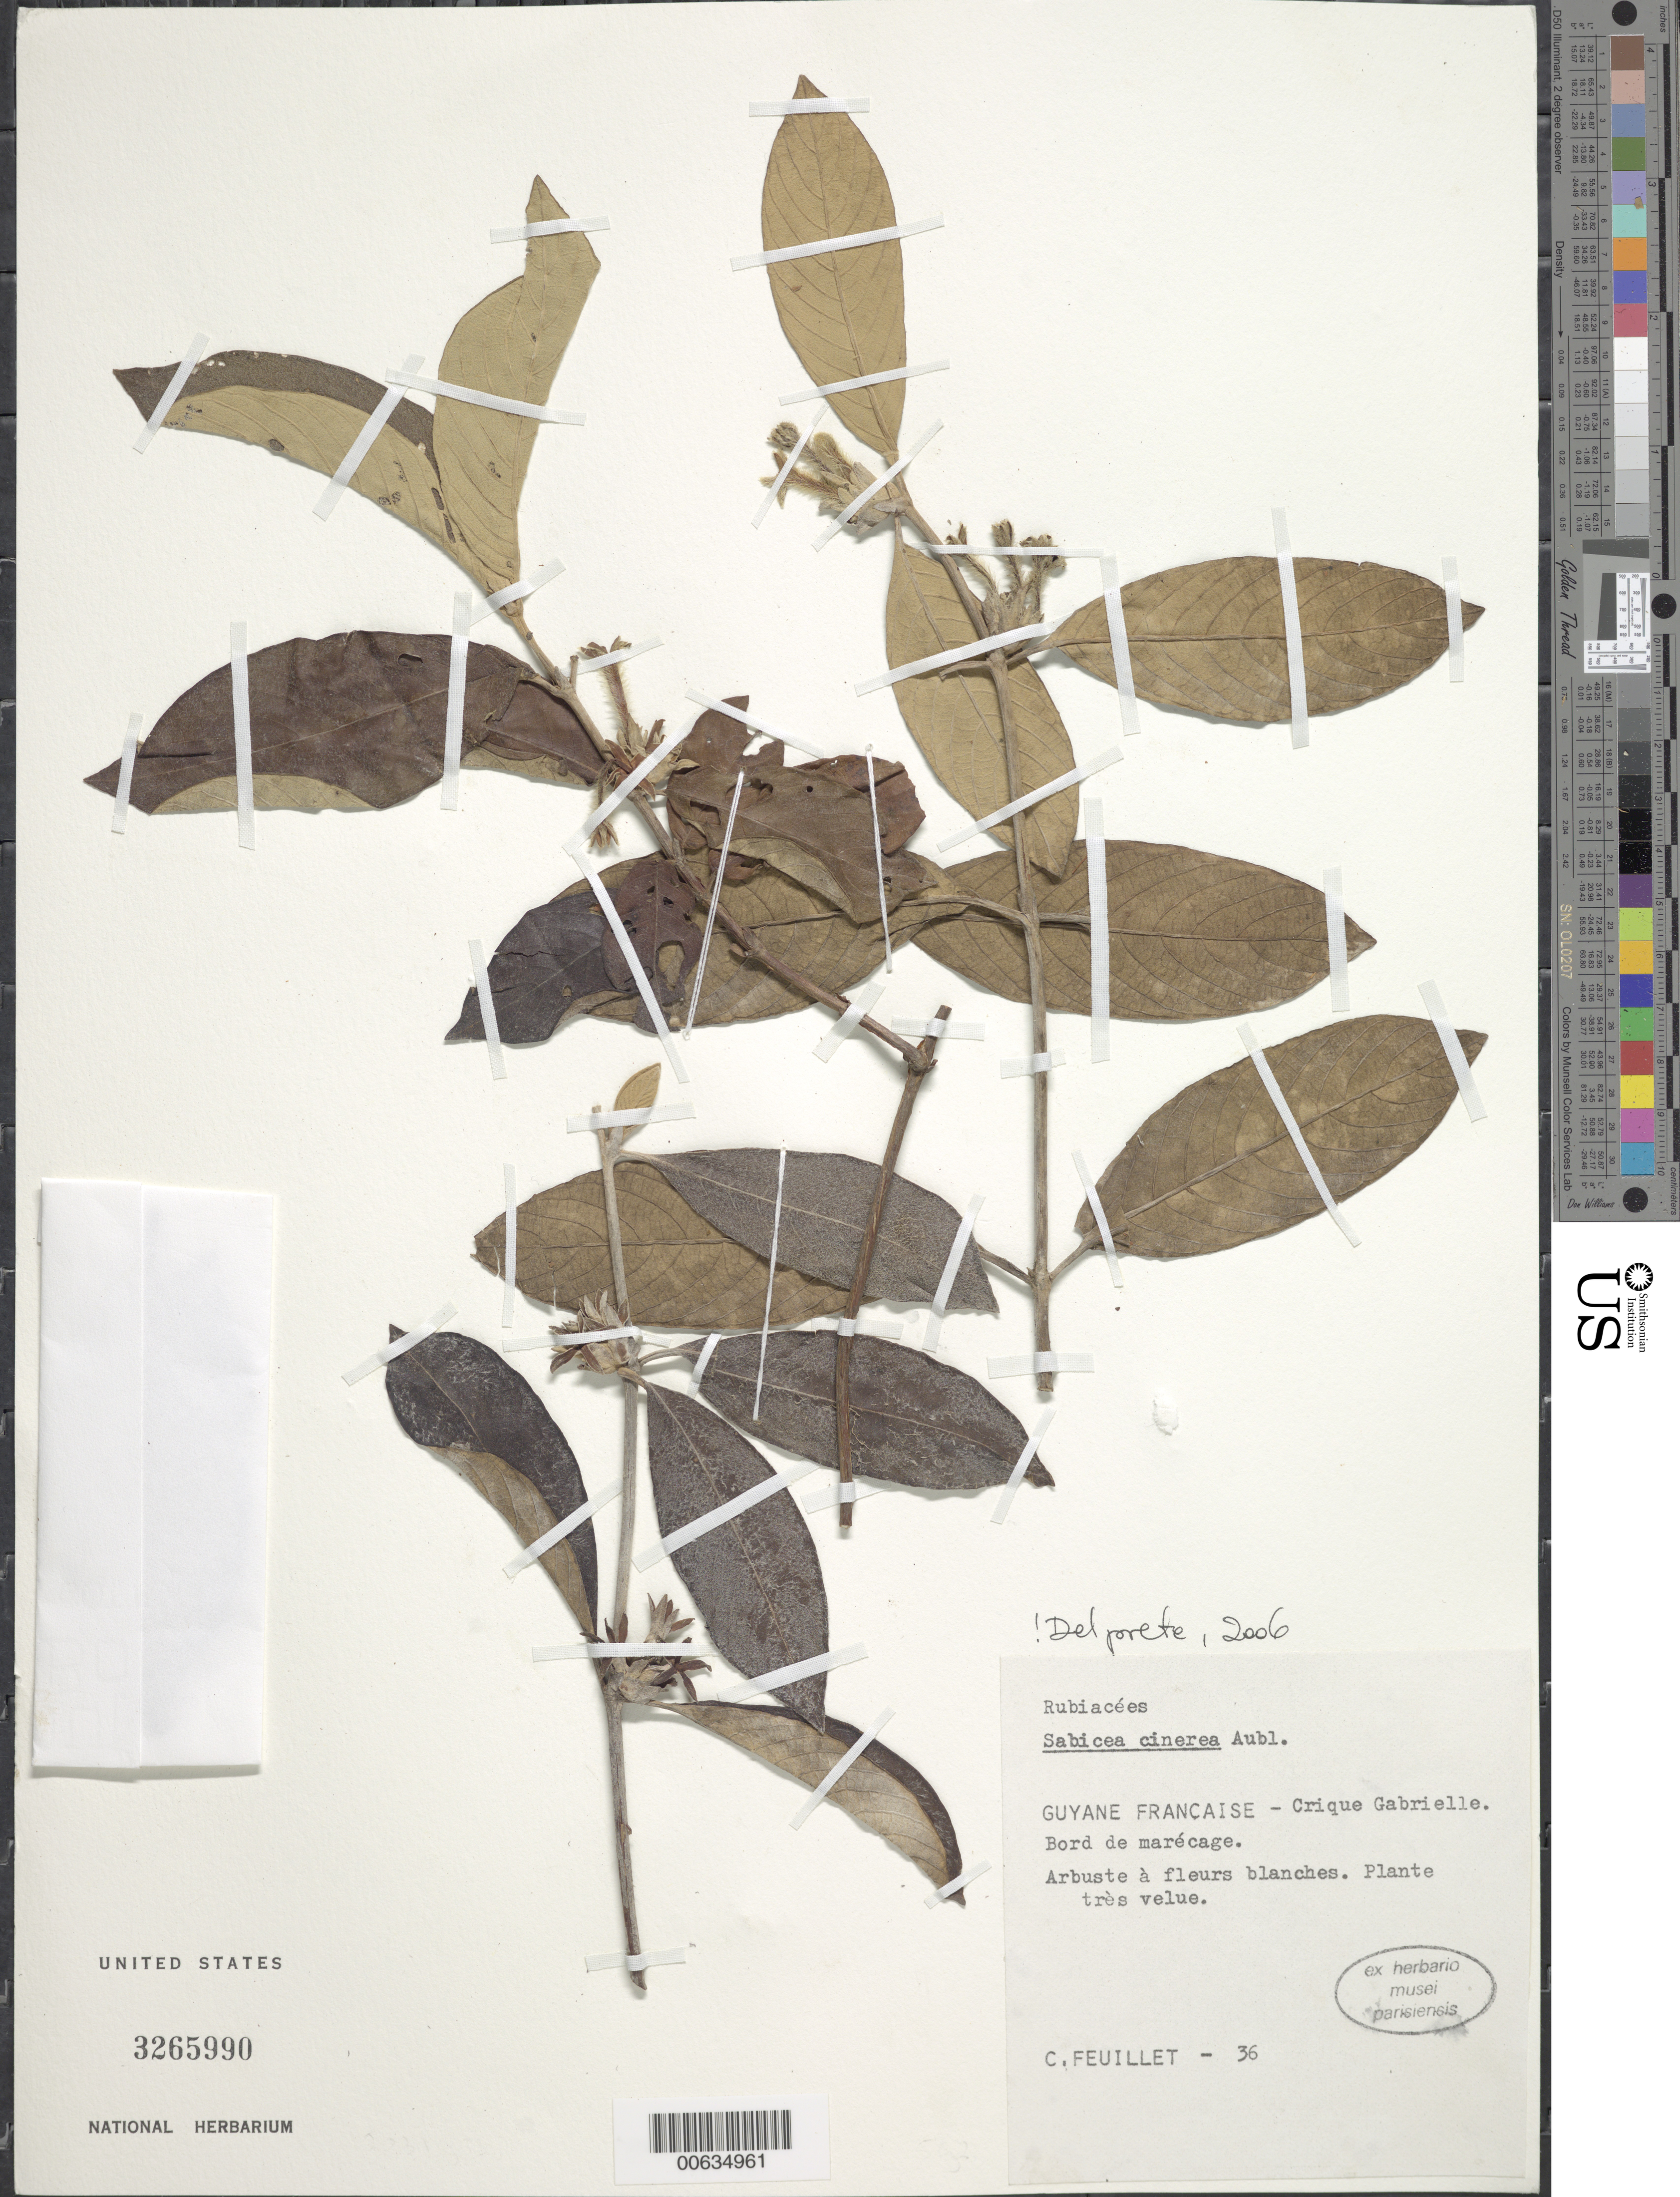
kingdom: Plantae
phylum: Tracheophyta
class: Magnoliopsida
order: Gentianales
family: Rubiaceae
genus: Sabicea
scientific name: Sabicea cinerea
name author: Aubl.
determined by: Delprete, P. G., Herb. de Guyane Cay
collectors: C. Feuillet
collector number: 36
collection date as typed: s.d.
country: French Guiana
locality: Crique Gabrielle, SE de Cayenne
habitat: Bord de marécage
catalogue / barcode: US 3265990